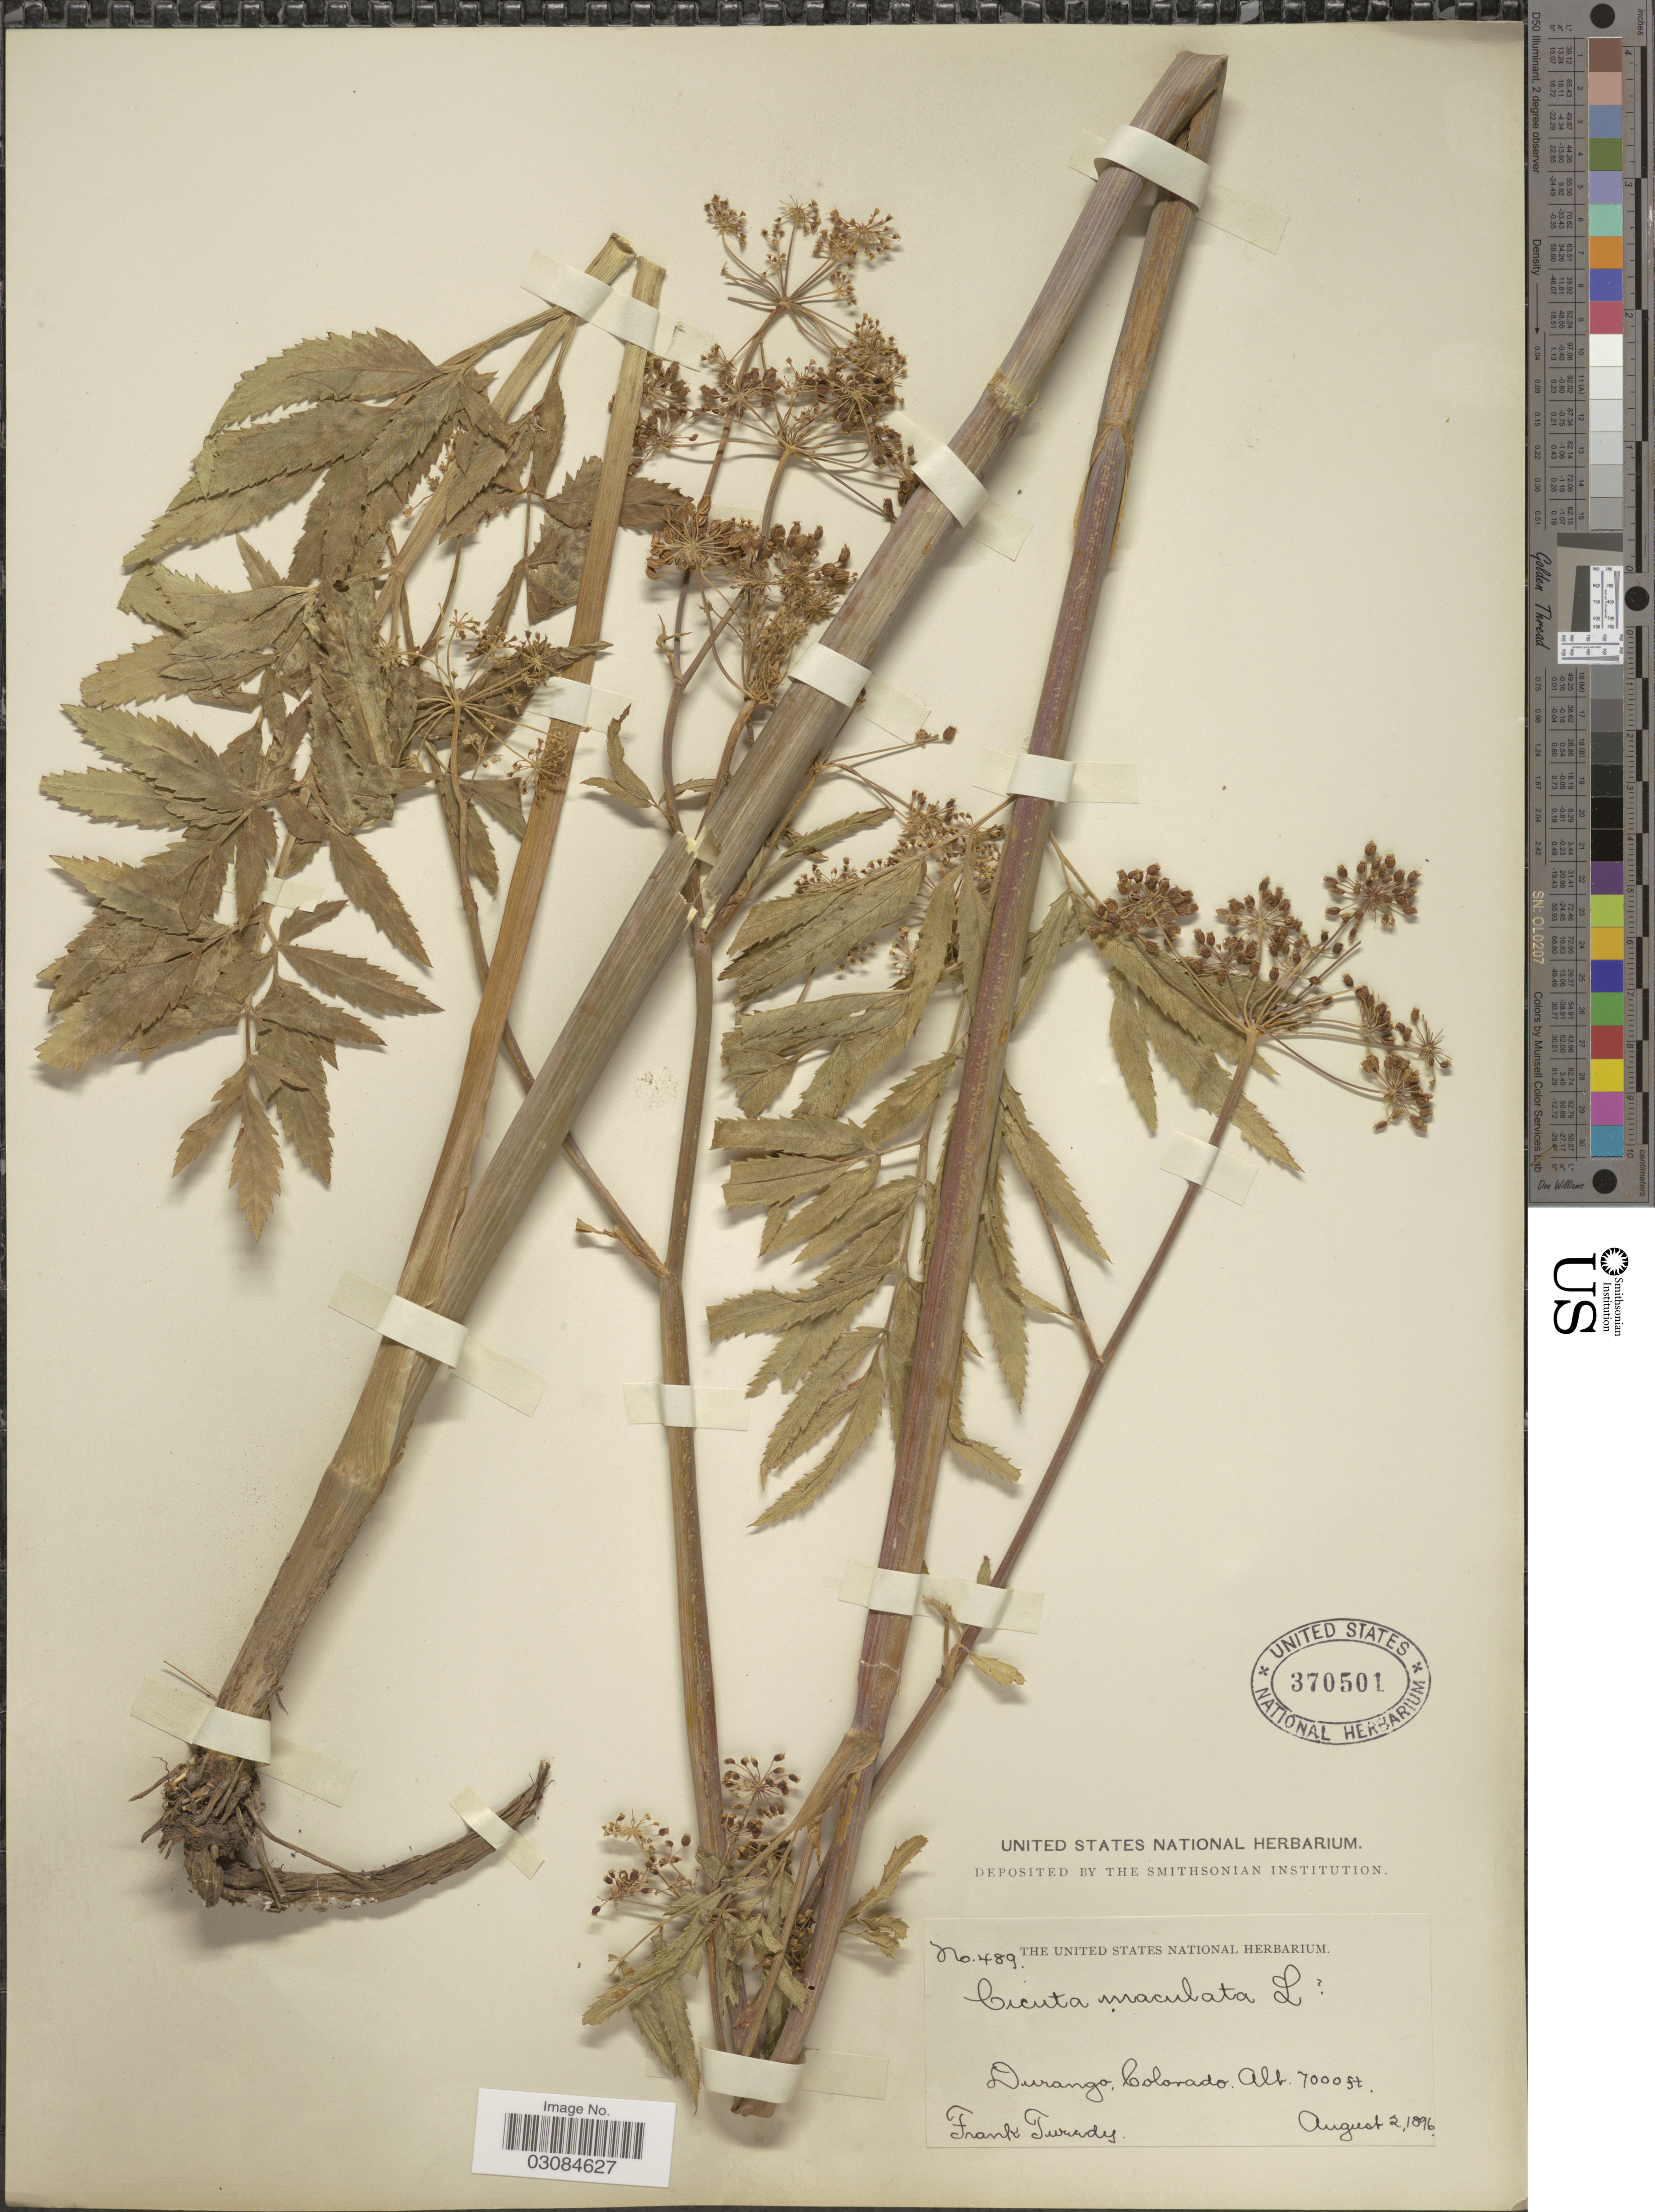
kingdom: Plantae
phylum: Tracheophyta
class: Magnoliopsida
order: Apiales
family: Apiaceae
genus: Cicuta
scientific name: Cicuta occidentalis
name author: Greene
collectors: F. Tweedy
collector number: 489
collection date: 1896-08-02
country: United States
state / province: Colorado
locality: Durango.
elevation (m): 2134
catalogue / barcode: US 370501